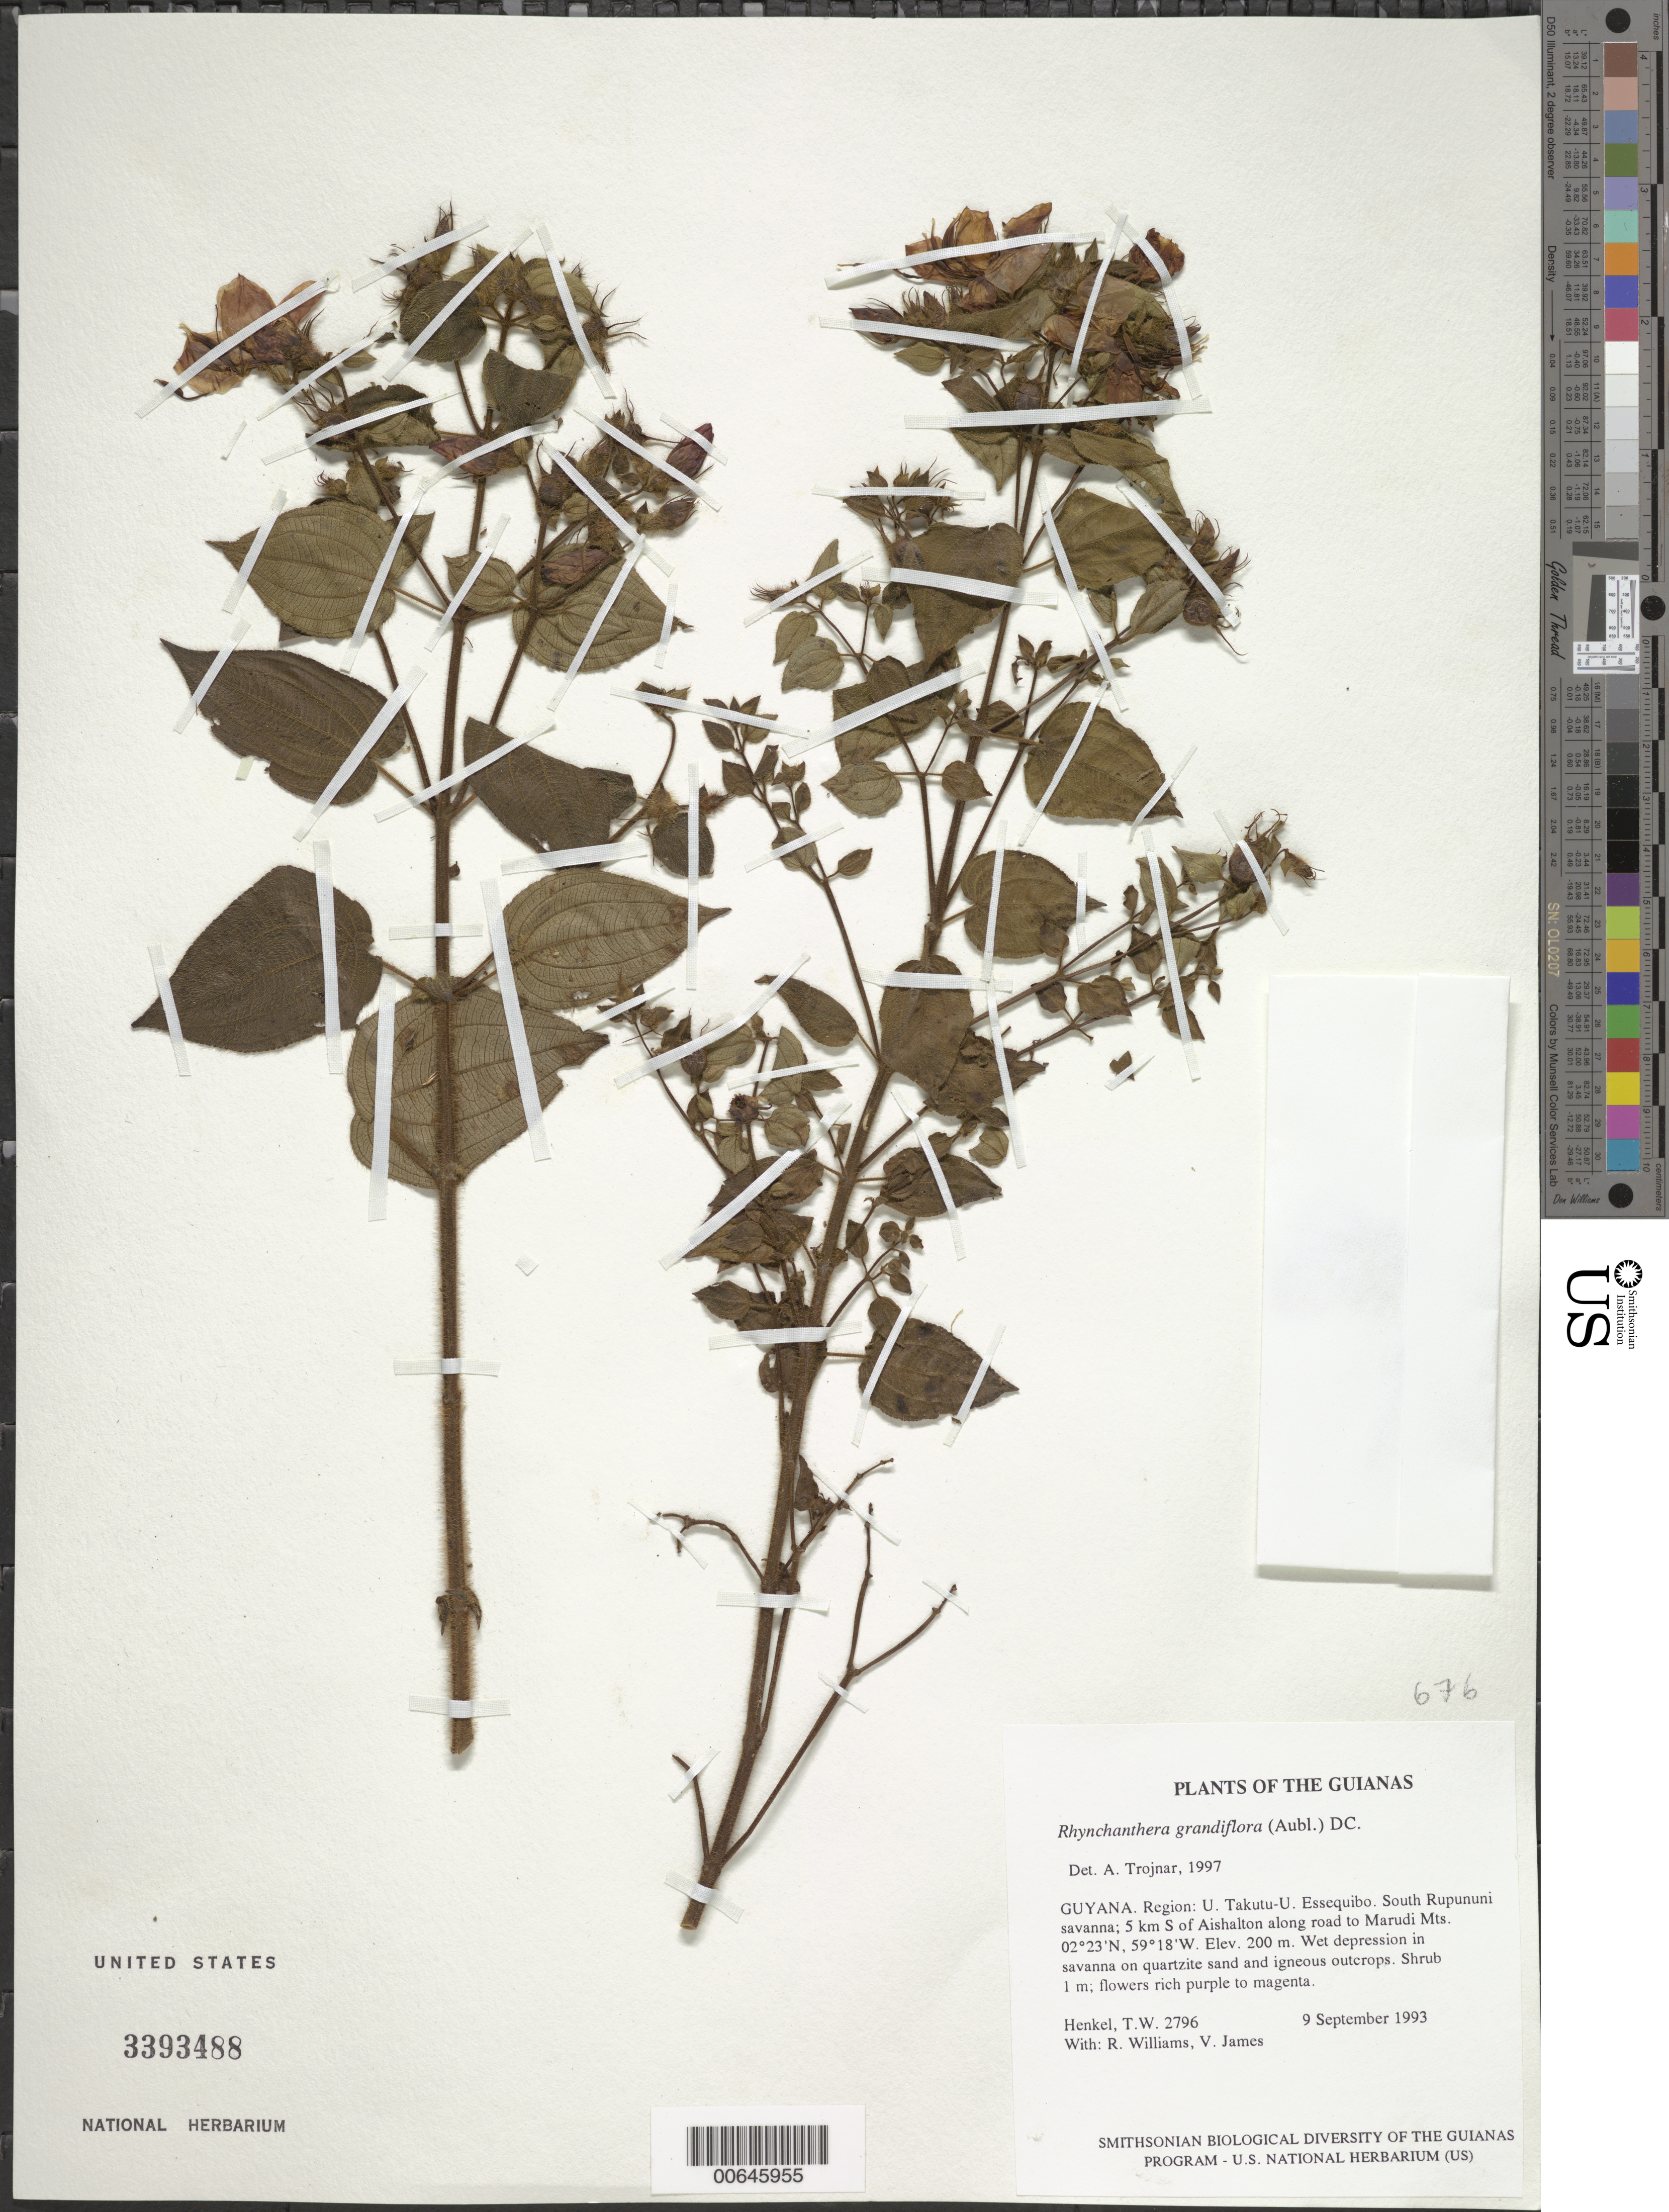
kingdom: Plantae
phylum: Tracheophyta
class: Magnoliopsida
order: Myrtales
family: Melastomataceae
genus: Rhynchanthera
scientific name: Rhynchanthera grandiflora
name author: (Aubl.) DC.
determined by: Trojnar, A.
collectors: T. Henkel, R. Williams & V. James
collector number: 2796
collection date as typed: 9 September 1993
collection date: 1993-09-09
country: Guyana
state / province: U. Takutu-U. Essequibo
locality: South Rupununi savanna; 5 km S of Aishalton along road to Marudi Mts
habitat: Wet depression in savanna on quartzite sand and igneous outcrops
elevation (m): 200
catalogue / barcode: US 3393488